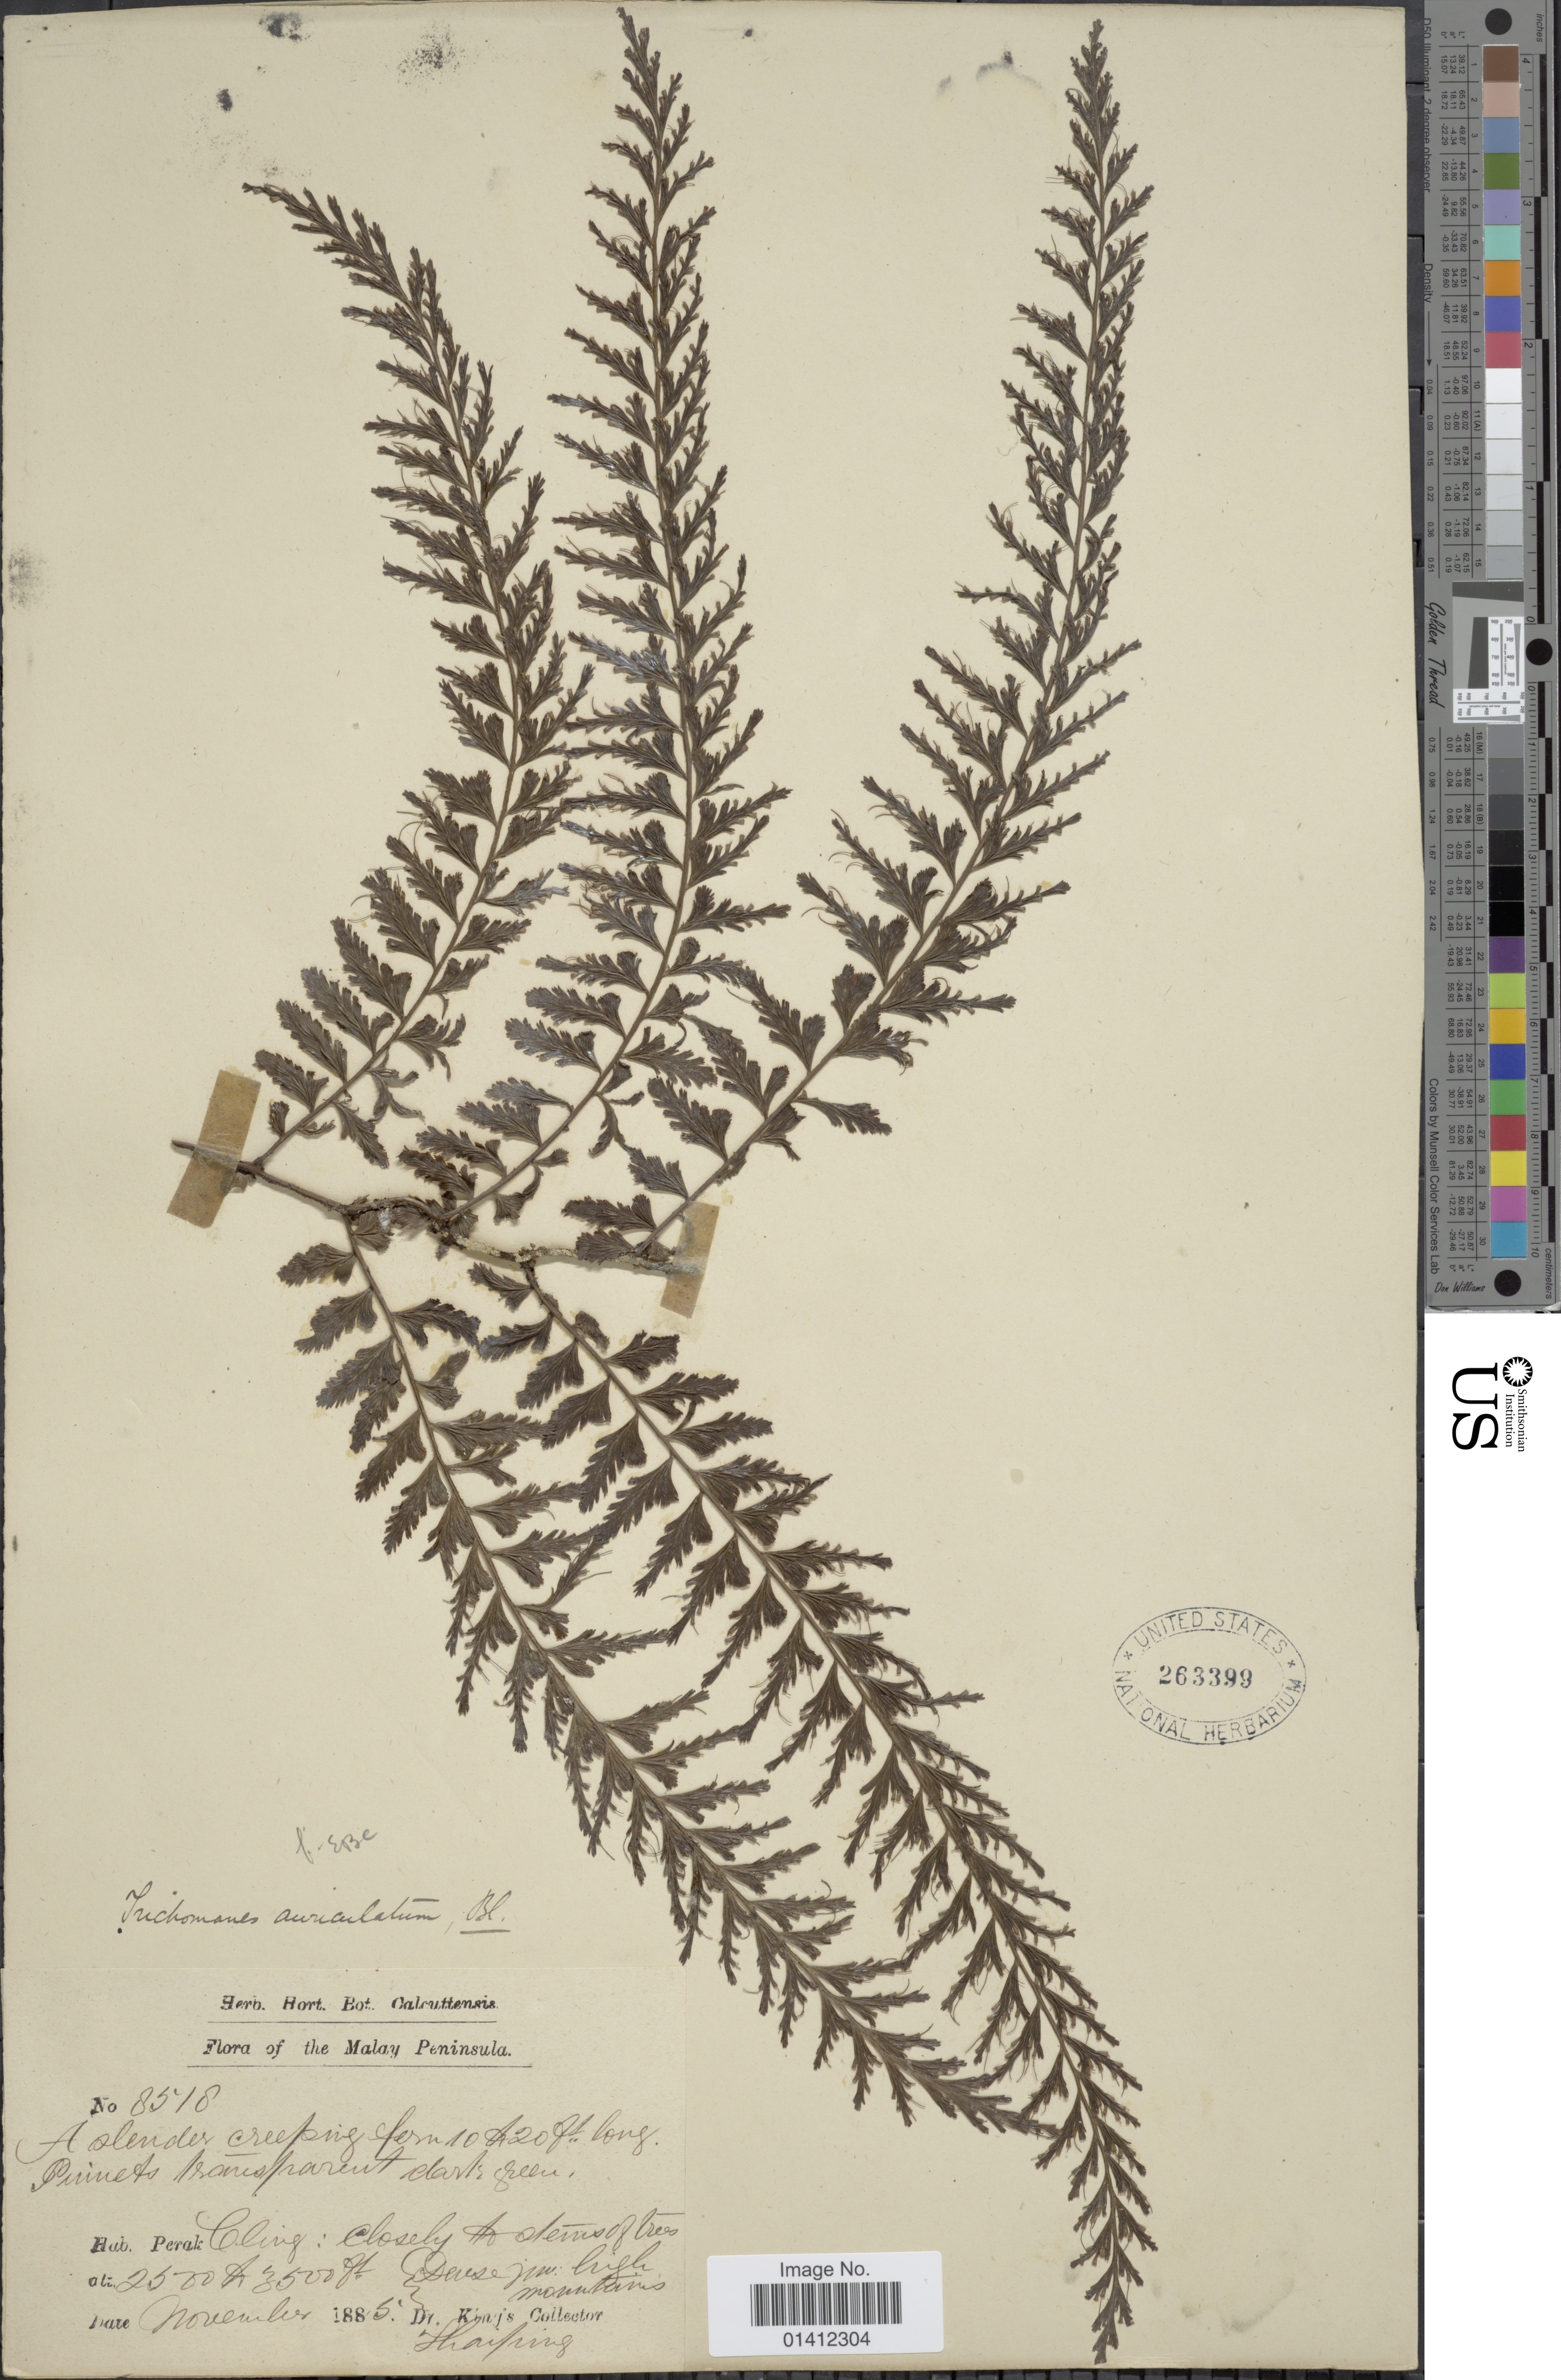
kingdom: Plantae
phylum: Tracheophyta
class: Polypodiopsida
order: Hymenophyllales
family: Hymenophyllaceae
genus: Vandenboschia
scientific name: Vandenboschia auriculata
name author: (Blume) Copel.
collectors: Dr. King's collector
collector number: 8518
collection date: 1885-11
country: Malaysia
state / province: Perak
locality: Malay Peninsula. Perak, Cling: closely to stems of trees. Dense jun. hugh mountains. Thaiping.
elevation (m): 762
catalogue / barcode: US 263399